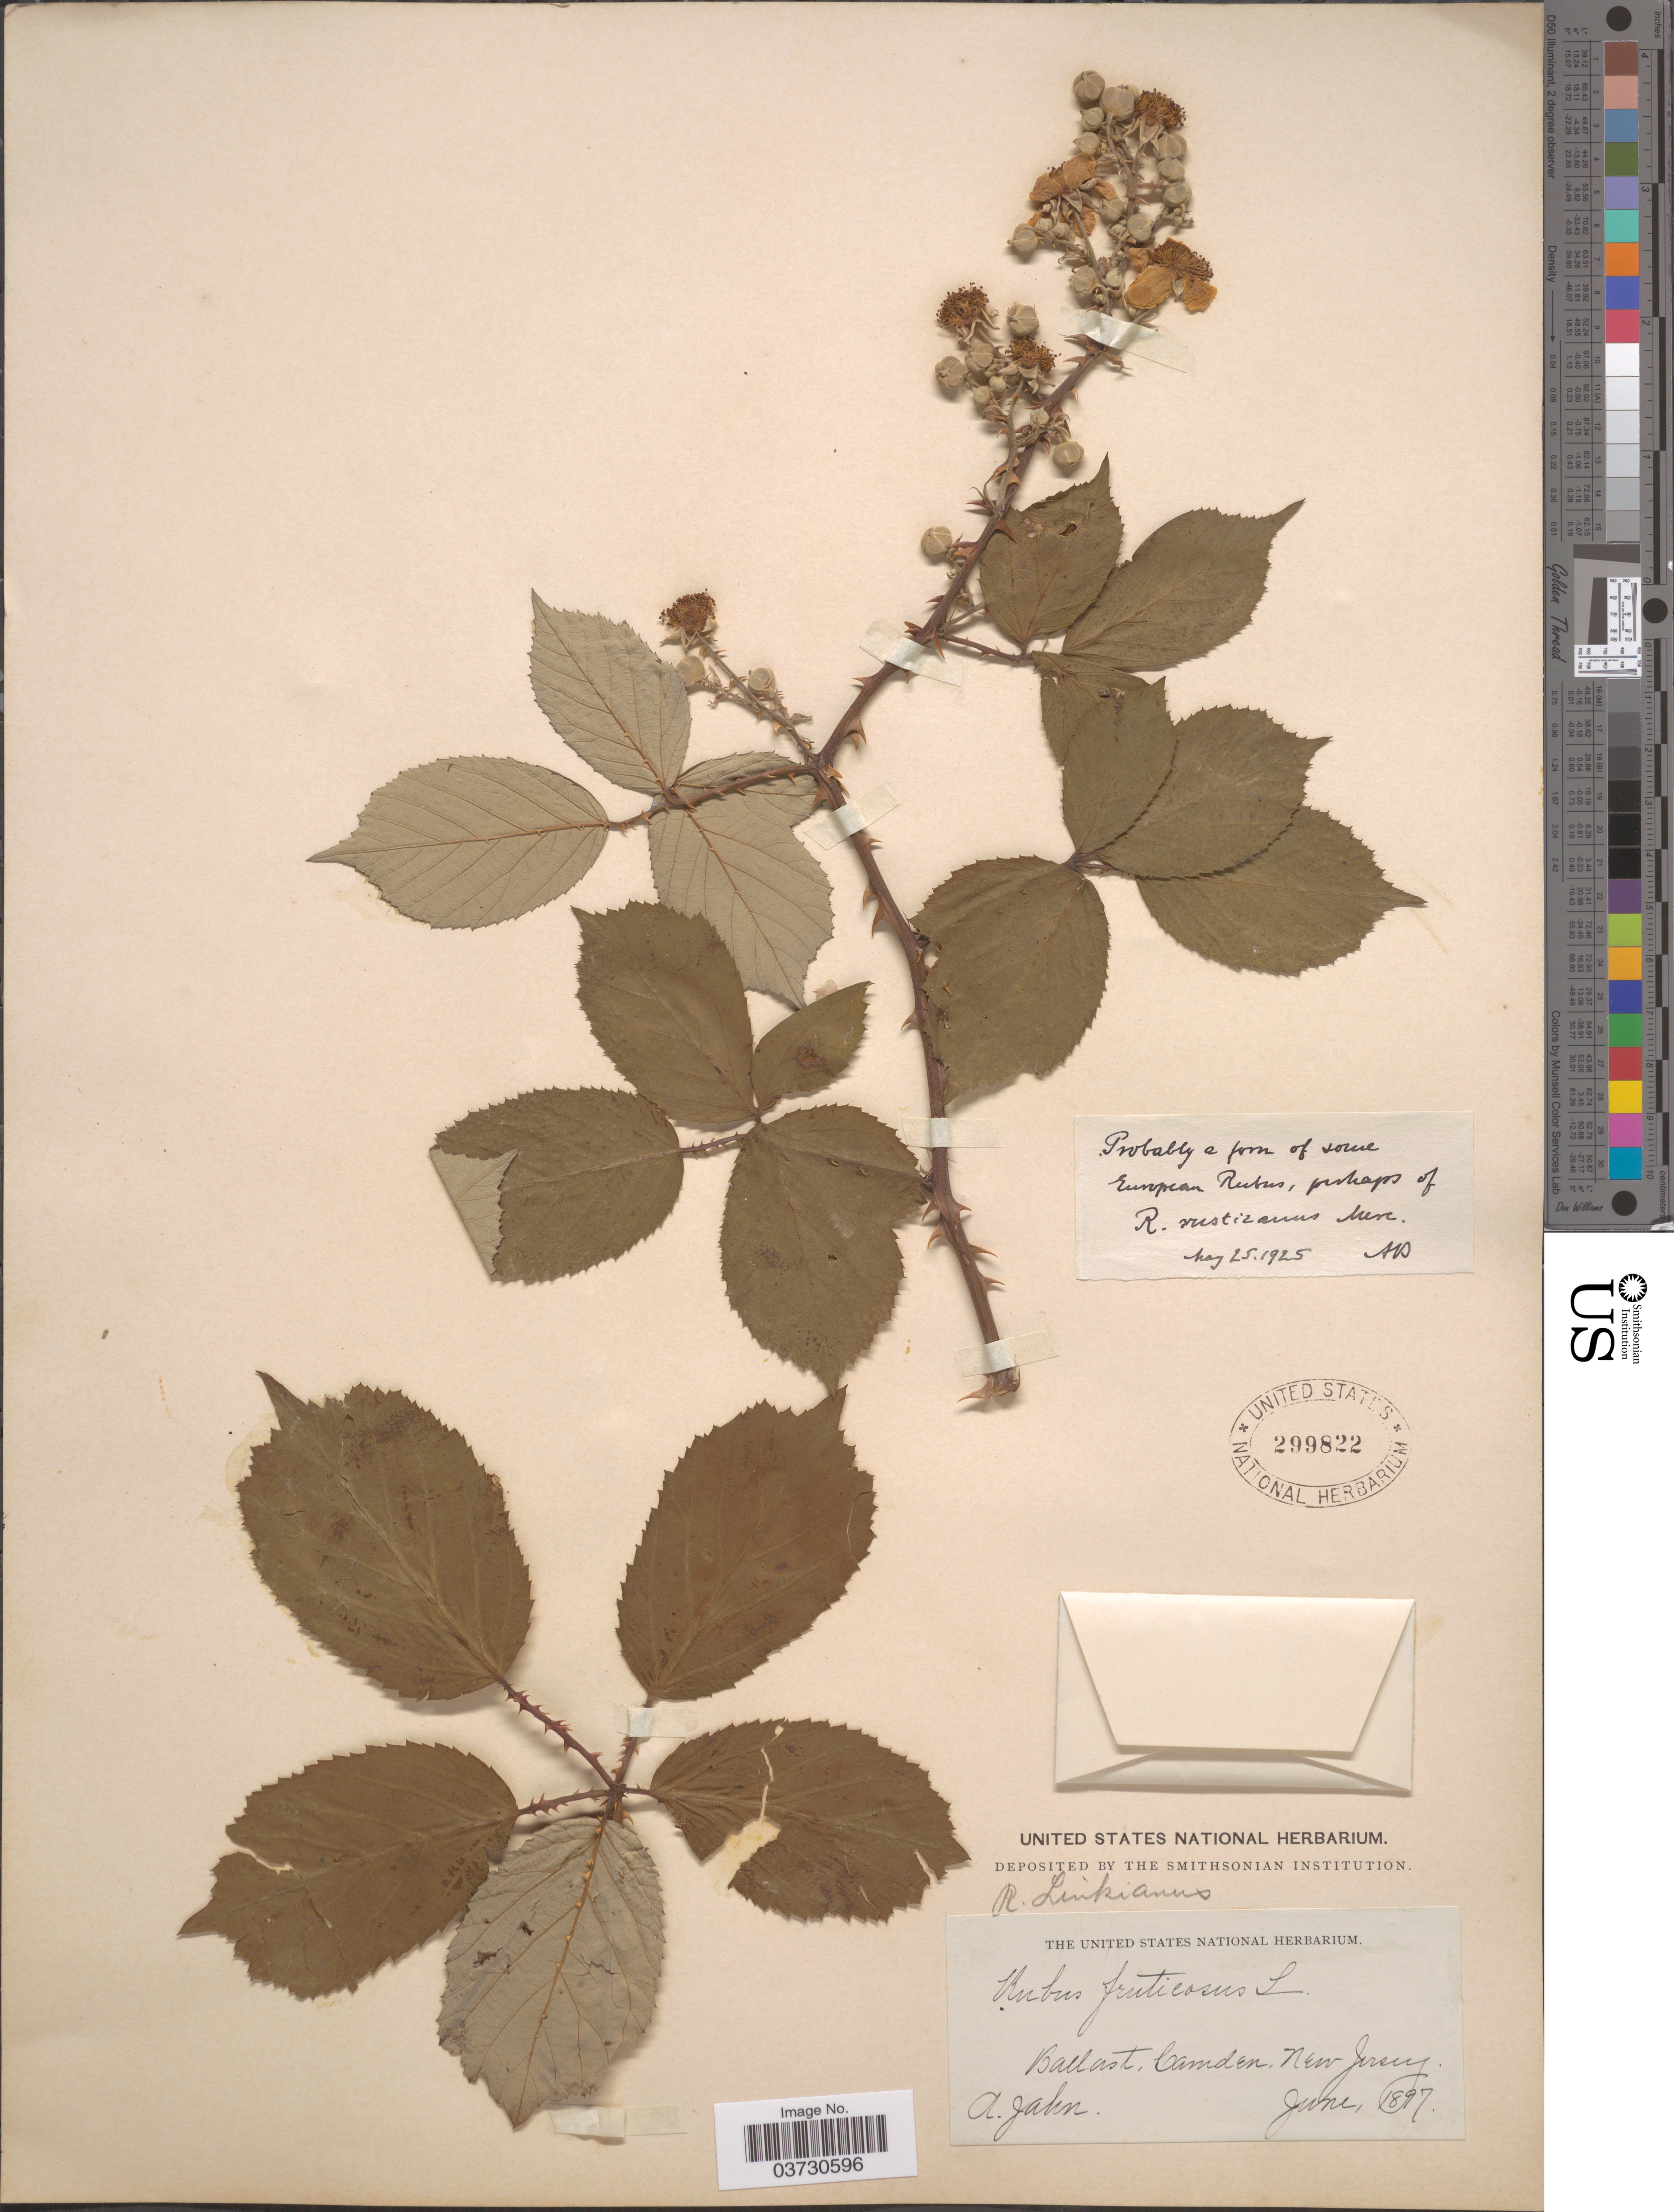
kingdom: Plantae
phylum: Tracheophyta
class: Magnoliopsida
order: Rosales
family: Rosaceae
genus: Rubus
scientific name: Rubus fruticosus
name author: L.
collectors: A. Jahn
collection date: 1897-06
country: United States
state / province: New Jersey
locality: Ballast, Camden.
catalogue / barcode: US 299822